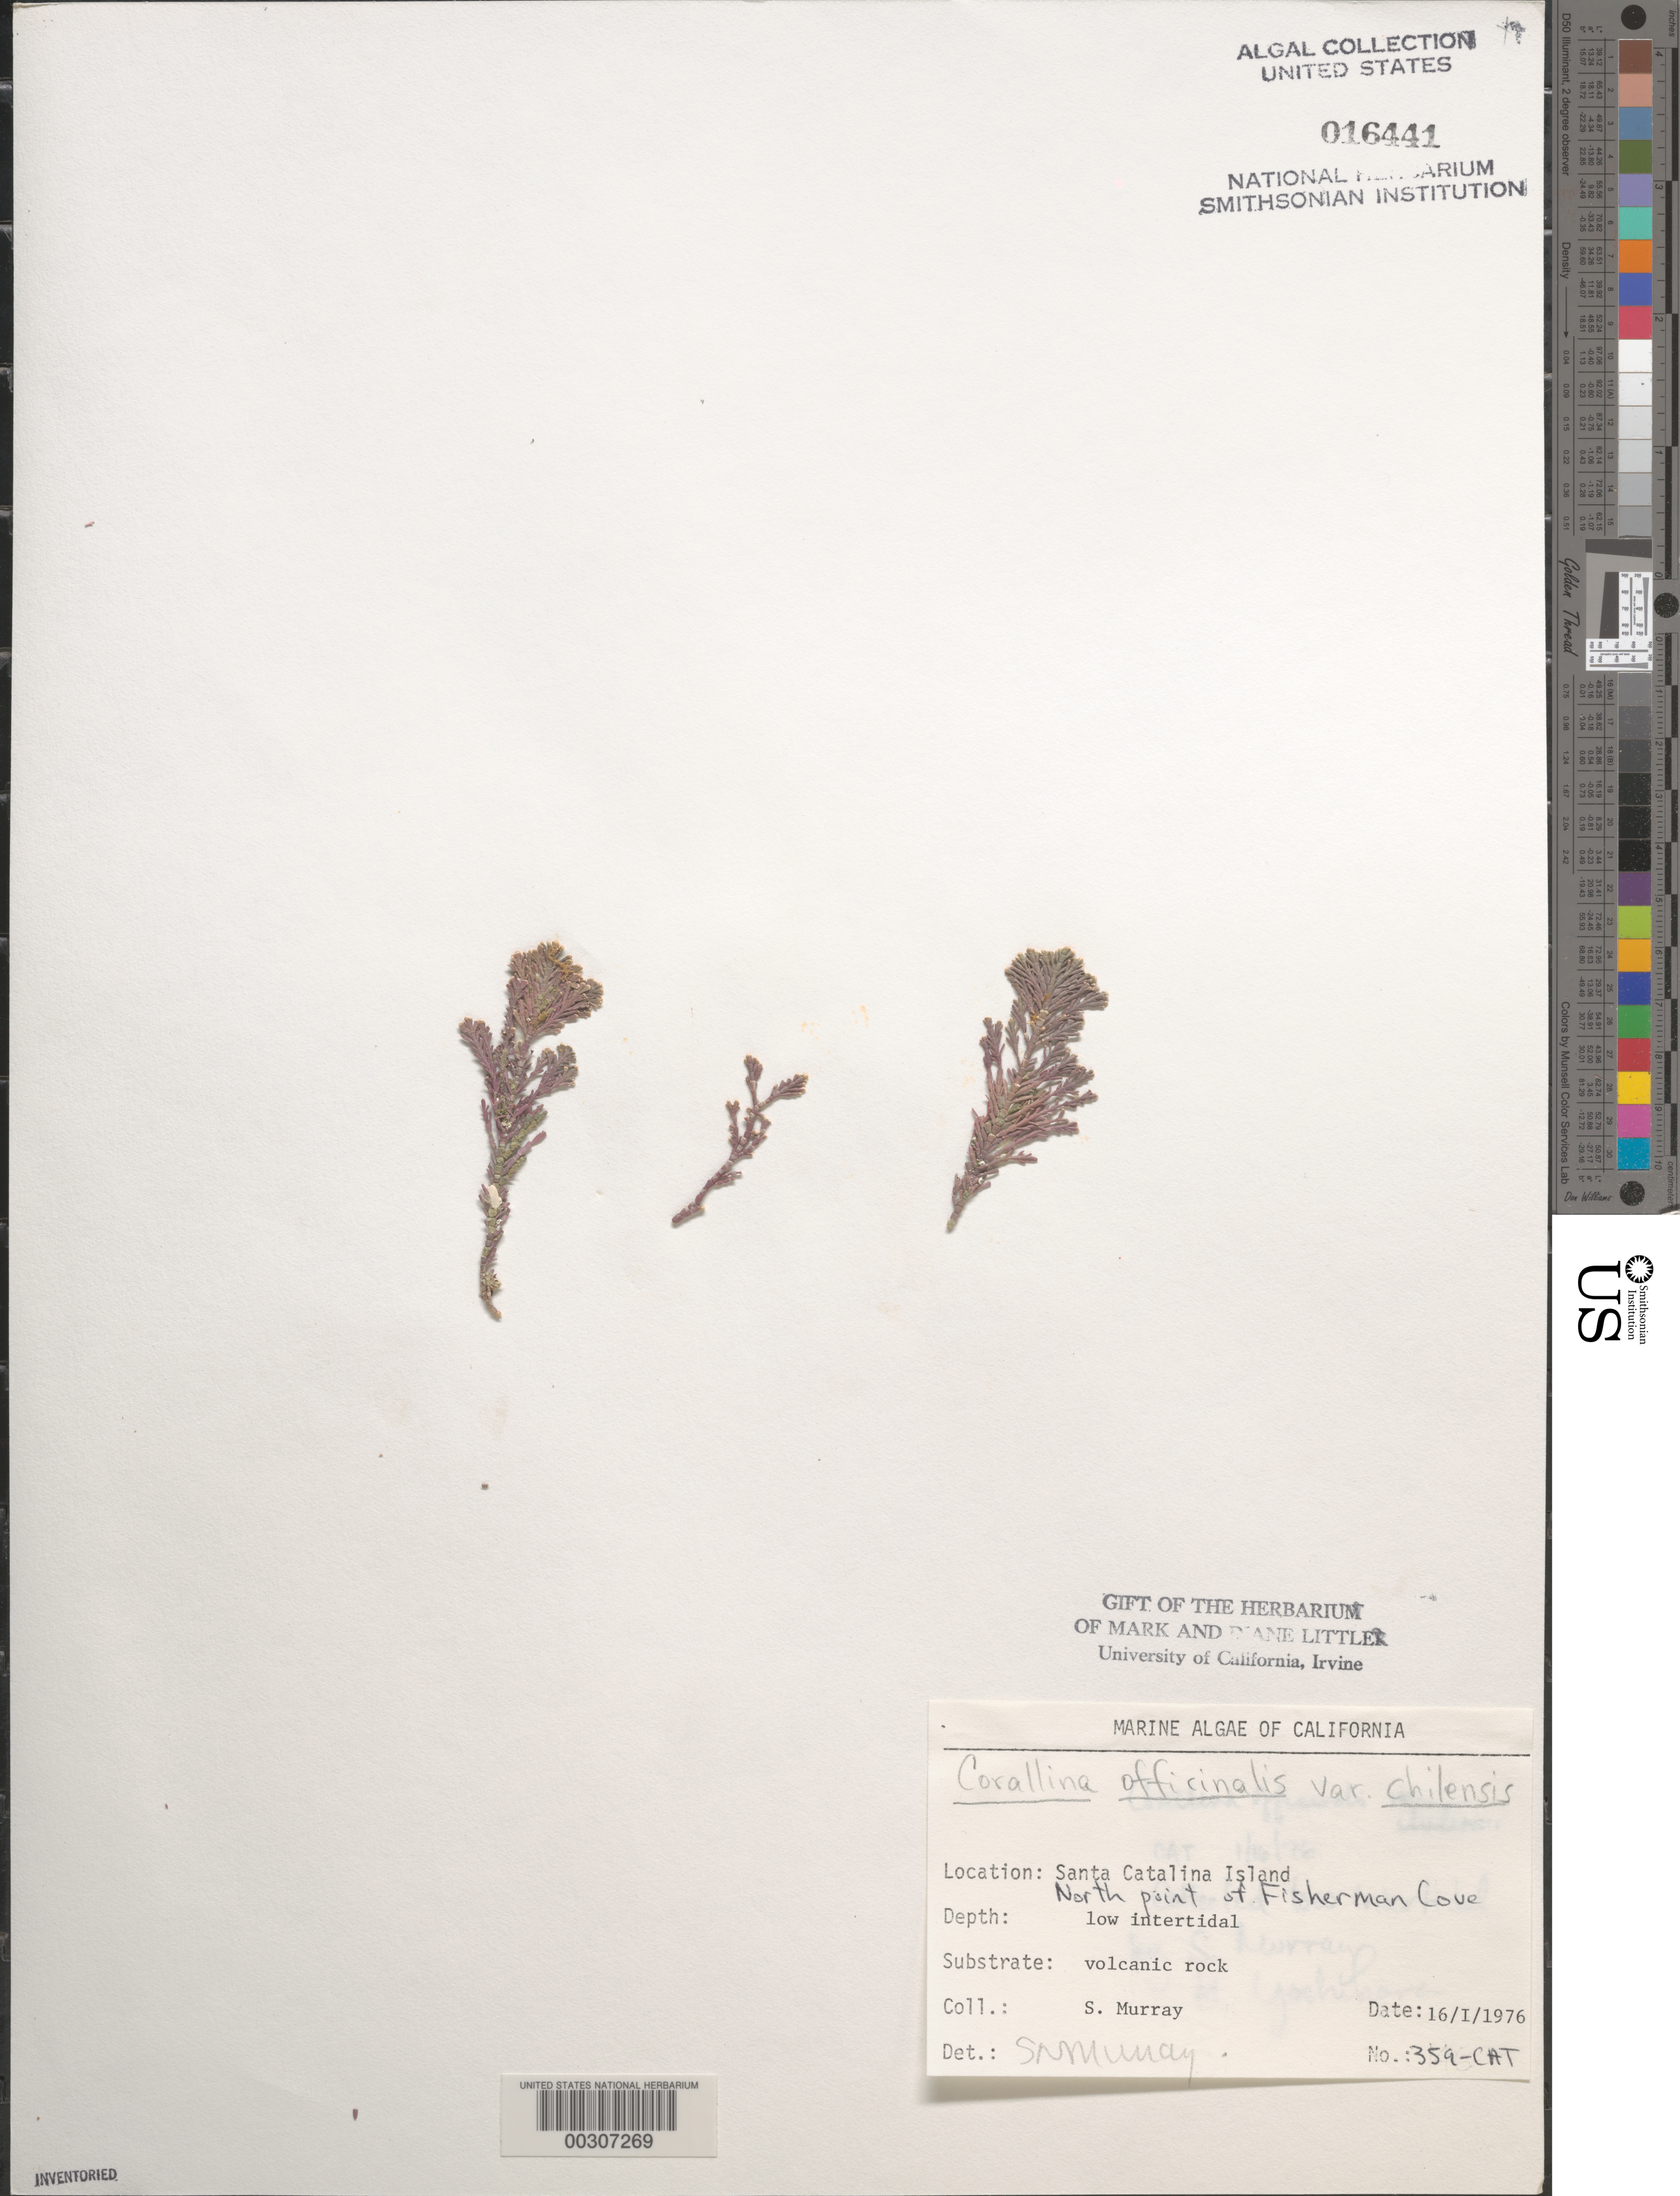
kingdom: Plantae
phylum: Rhodophyta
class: Florideophyceae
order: Corallinales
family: Corallinaceae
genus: Corallina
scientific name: Corallina officinalis var. chilensis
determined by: Murray, S. N.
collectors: S. N. Murray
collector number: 359-cat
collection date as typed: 16 Jan 1976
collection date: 1976-01-16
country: United States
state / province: California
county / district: Los Angeles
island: Santa Catalina Island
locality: Fishermen Cove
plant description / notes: BLM-SOCALBIGHT Rocky Intertidal Survey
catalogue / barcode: US 16441